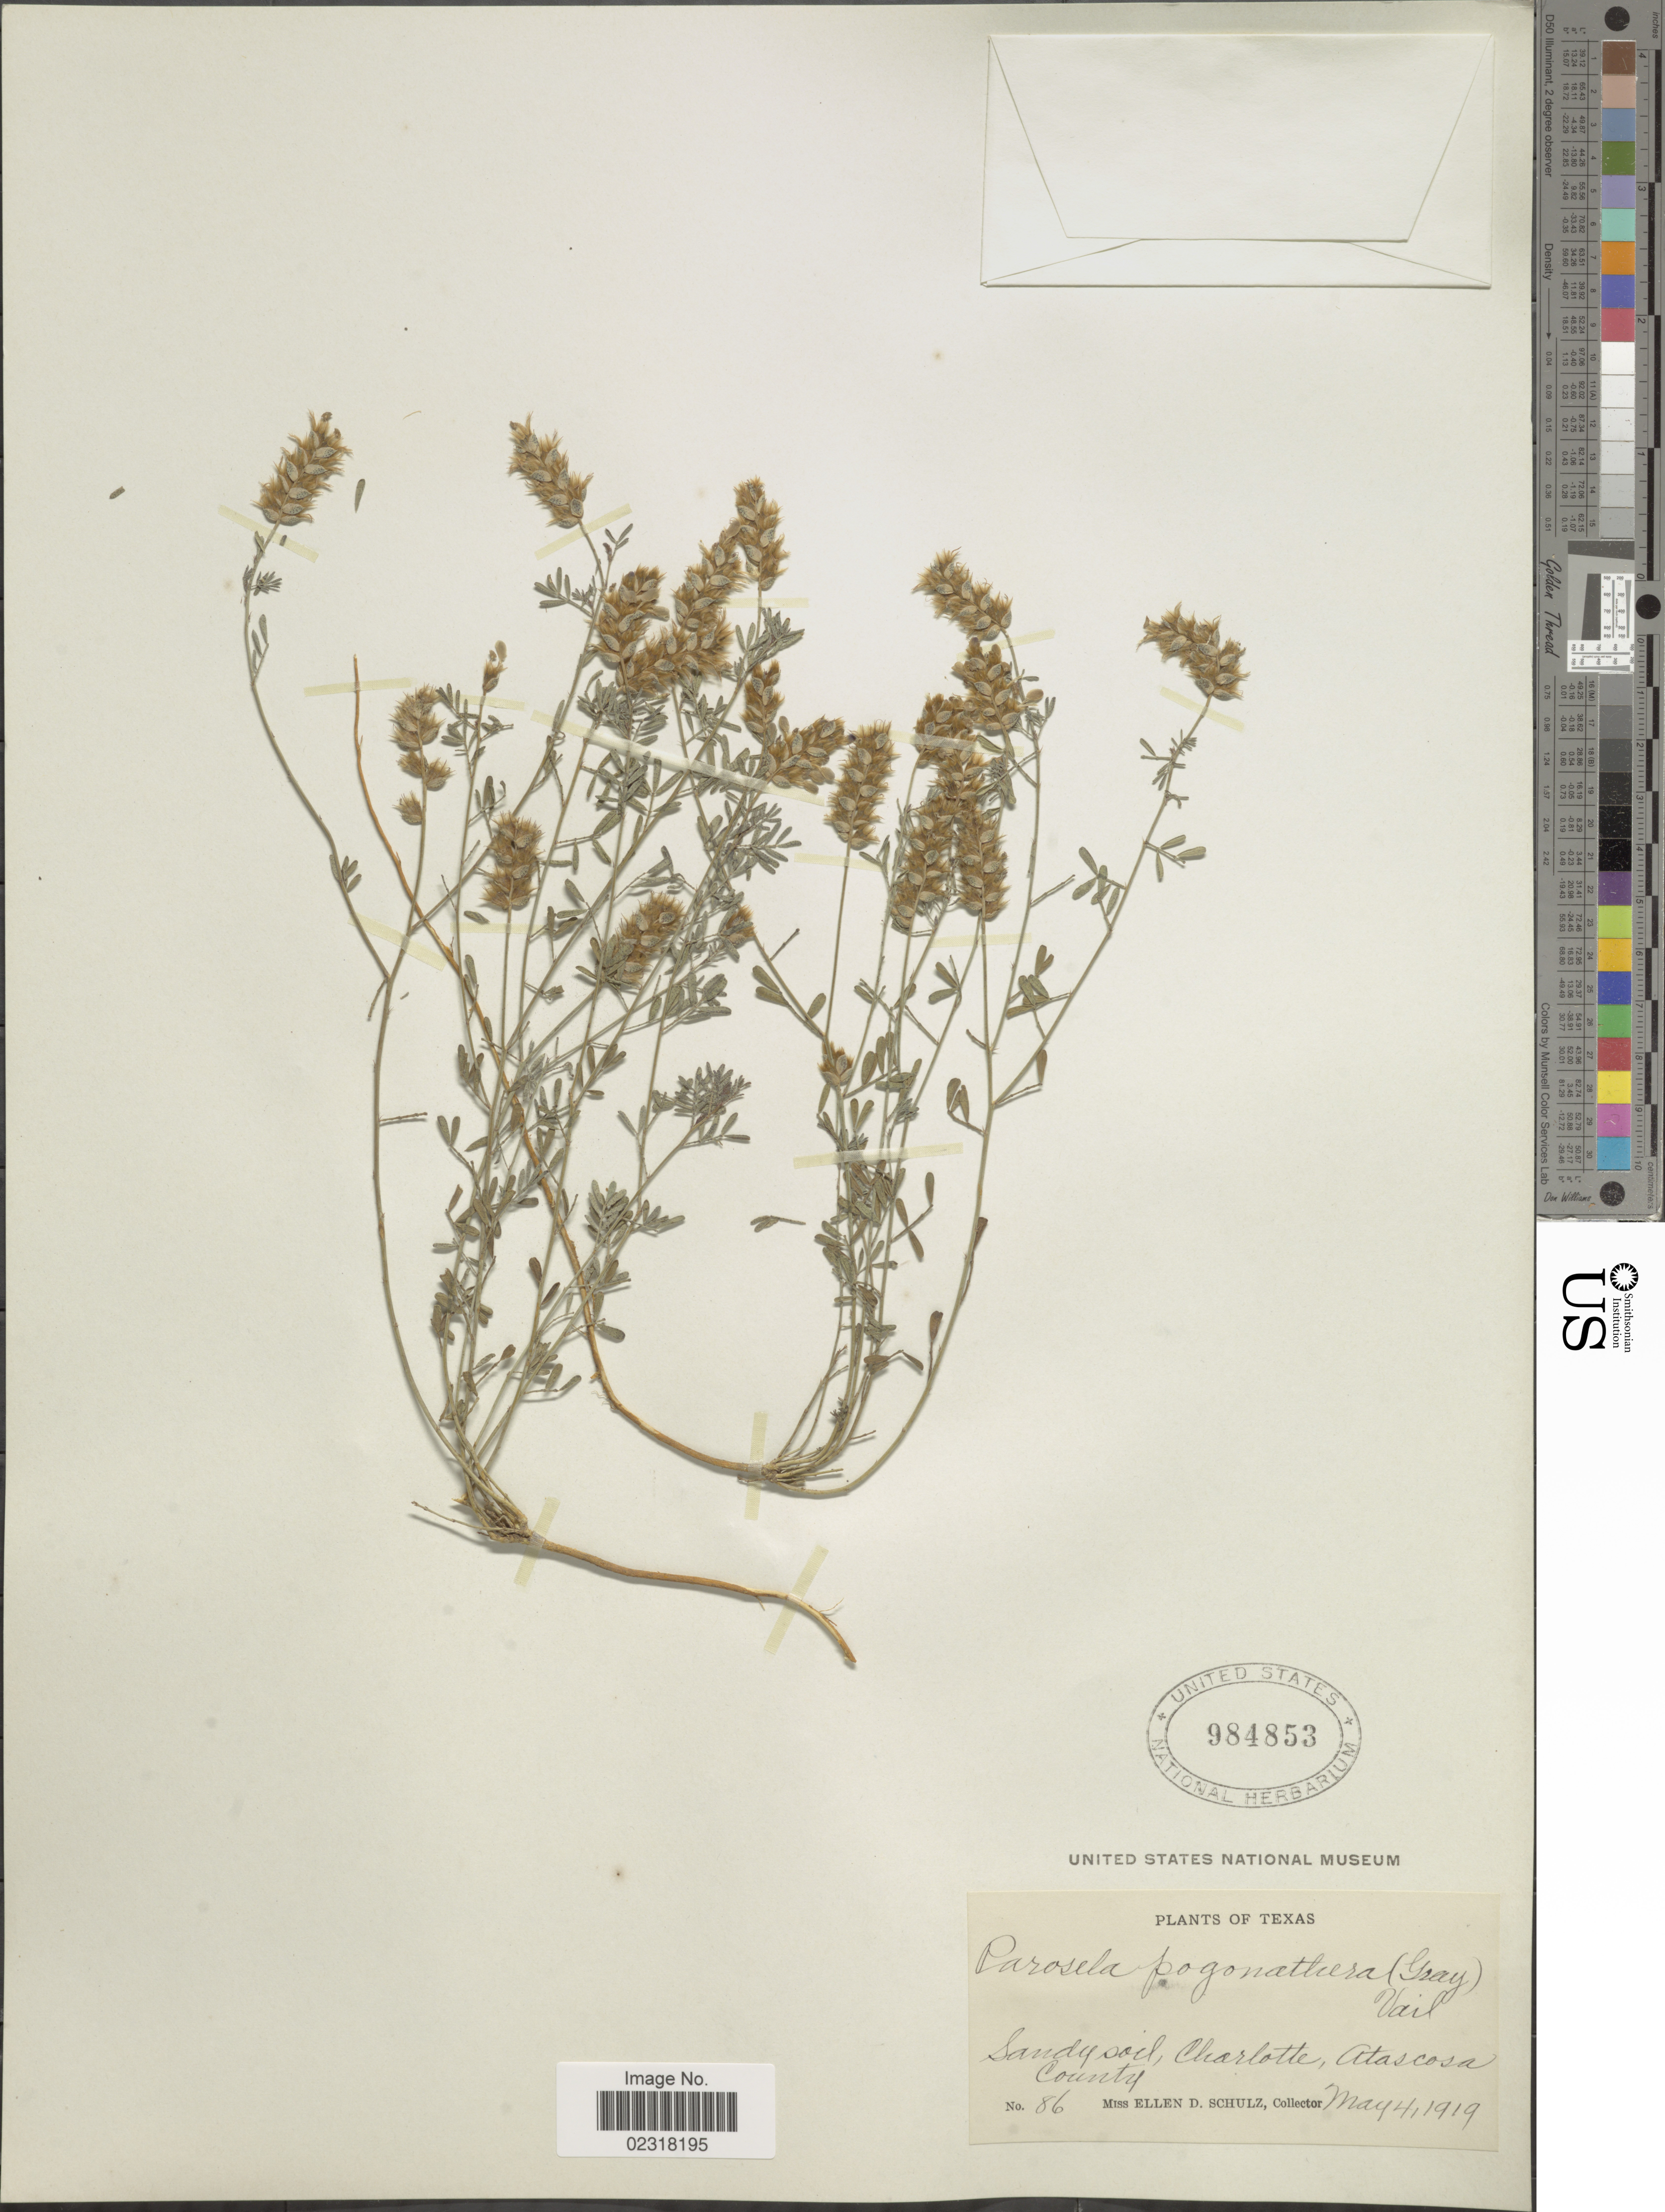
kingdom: Plantae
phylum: Tracheophyta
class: Magnoliopsida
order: Fabales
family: Fabaceae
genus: Dalea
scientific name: Dalea pogonathera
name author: A. Gray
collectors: E. D. Schulz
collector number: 86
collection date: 1919-05-04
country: United States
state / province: Texas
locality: Sandy soil Charlotte, Atascosa County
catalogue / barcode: US 984853